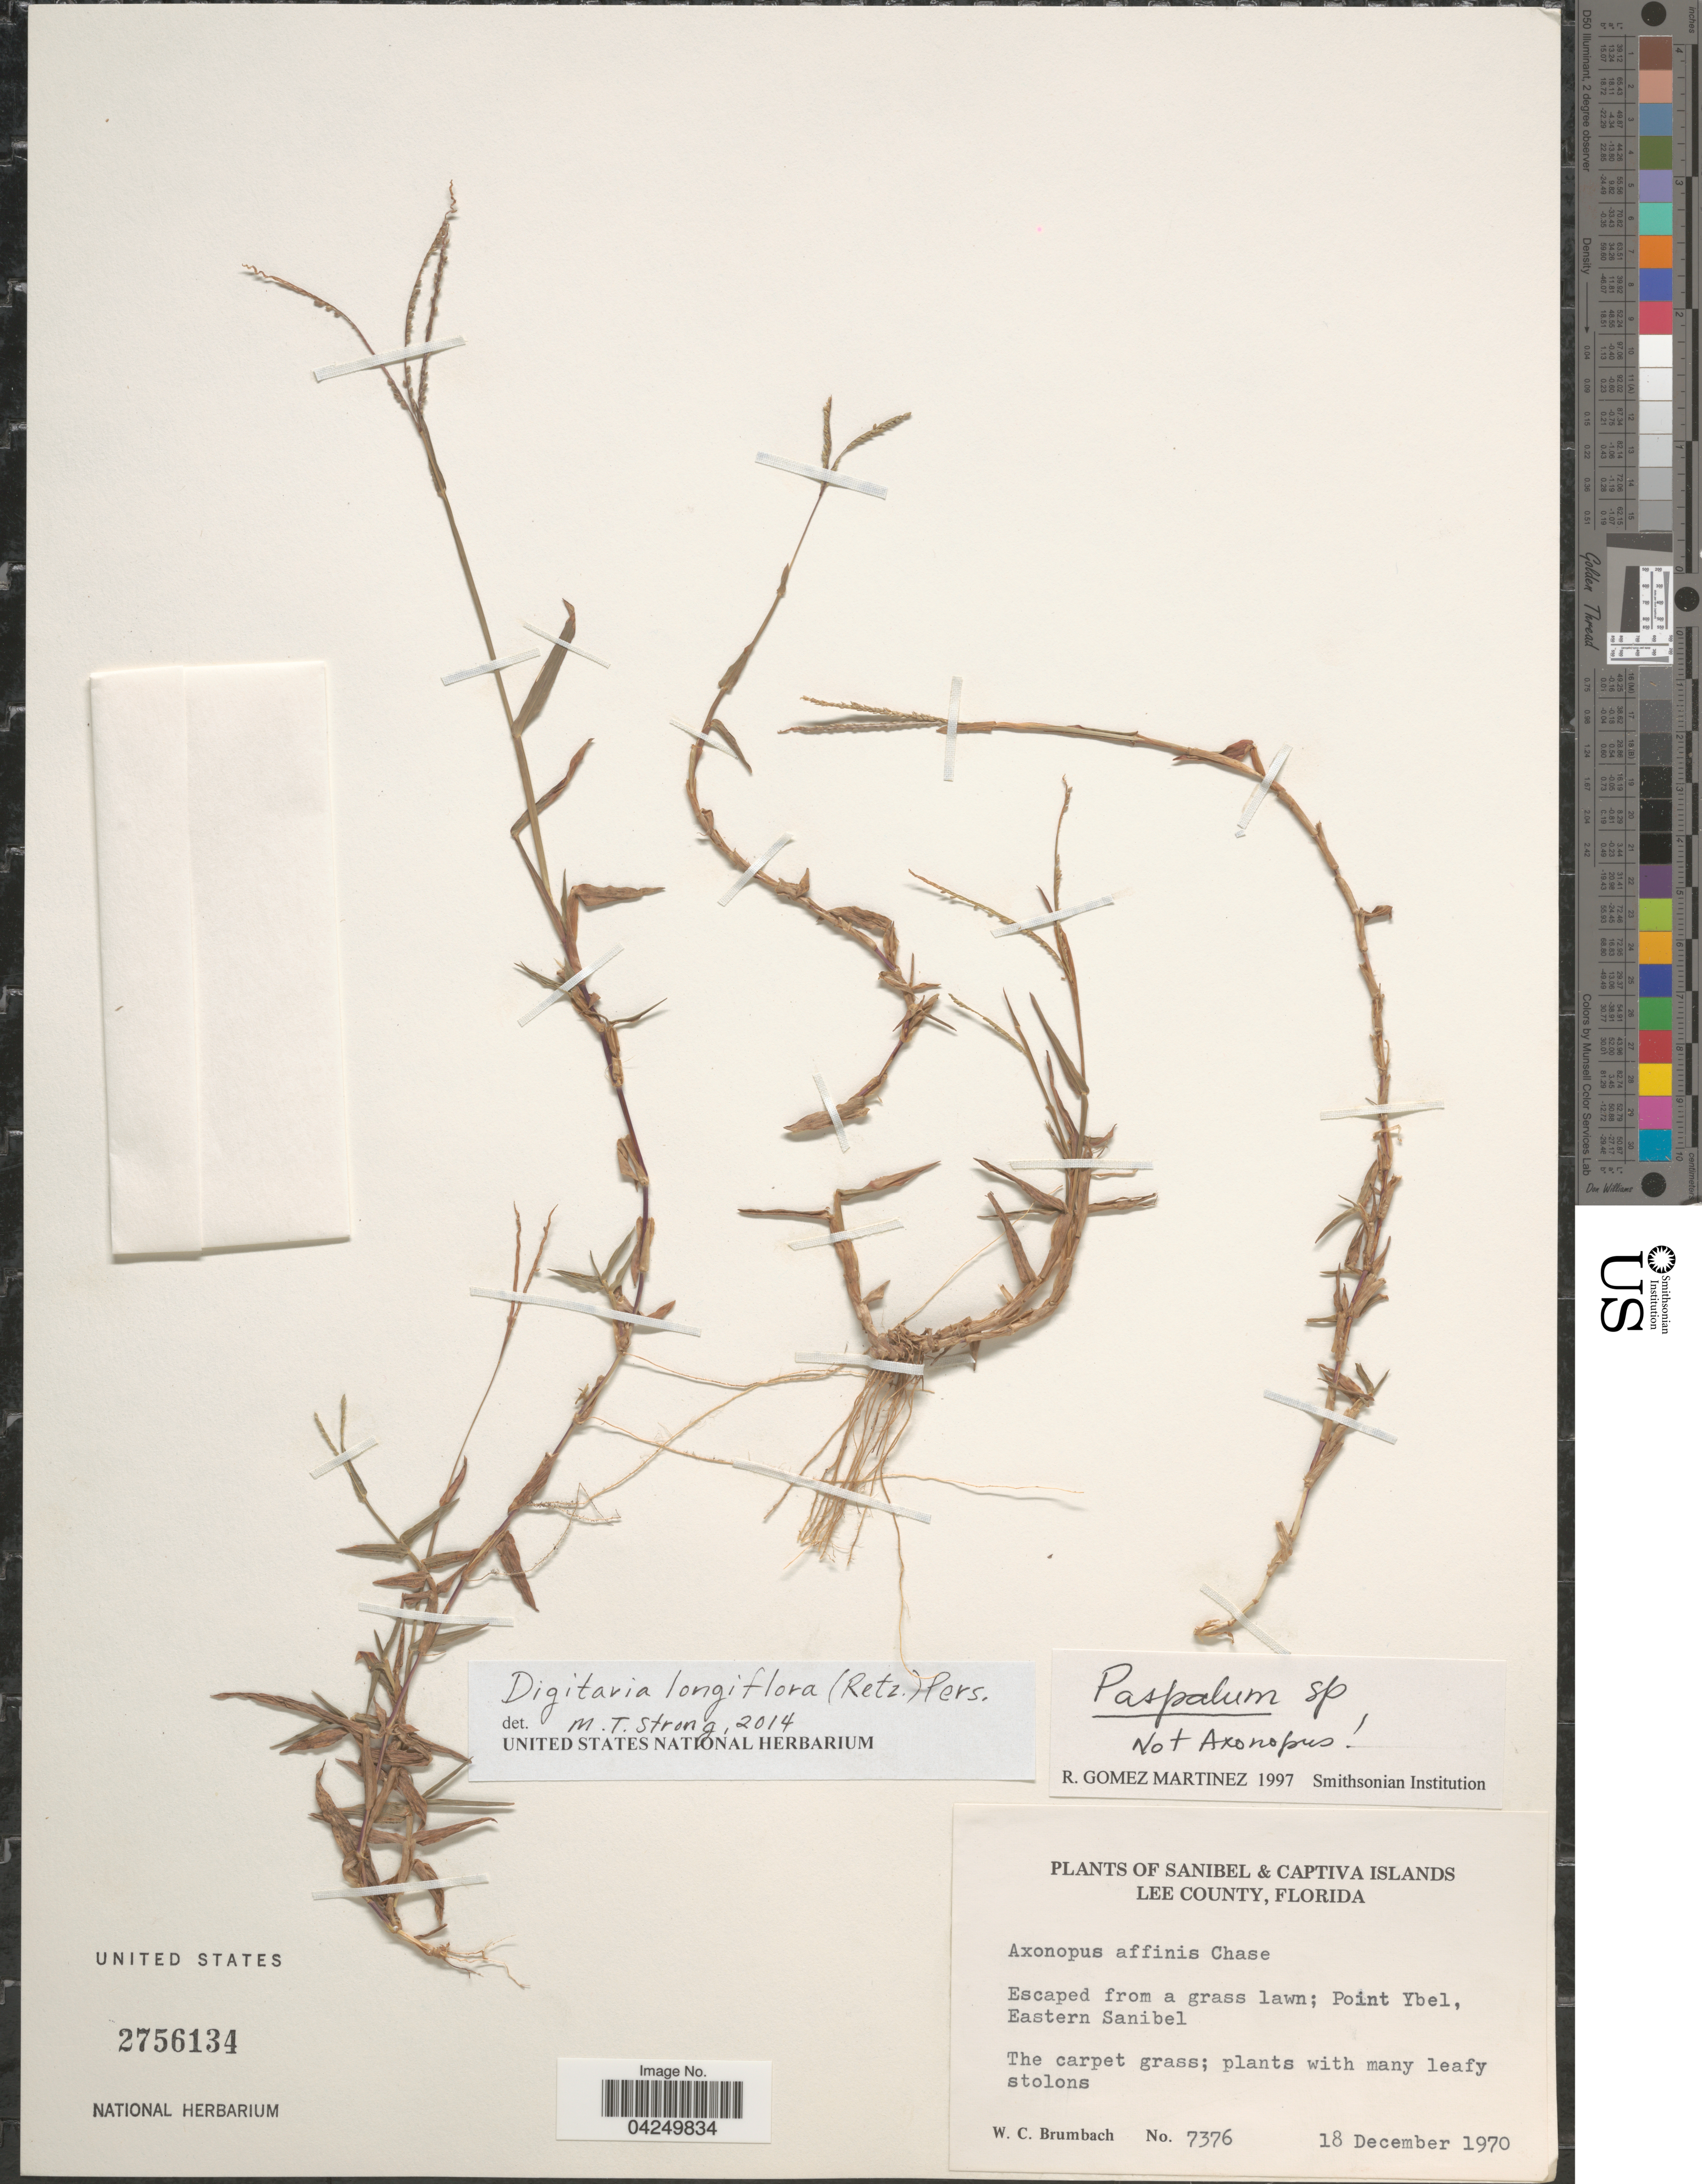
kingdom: Plantae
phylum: Tracheophyta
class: Liliopsida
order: Poales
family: Poaceae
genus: Digitaria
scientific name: Digitaria longiflora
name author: (Retz.) Pers.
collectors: W. C. Brumbach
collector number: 7376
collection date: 1970-12-18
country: United States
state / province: Florida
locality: Sanibel & Captiva Islands. Lee County. Point Ybel, Eastern Sanibel.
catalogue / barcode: US 2756134